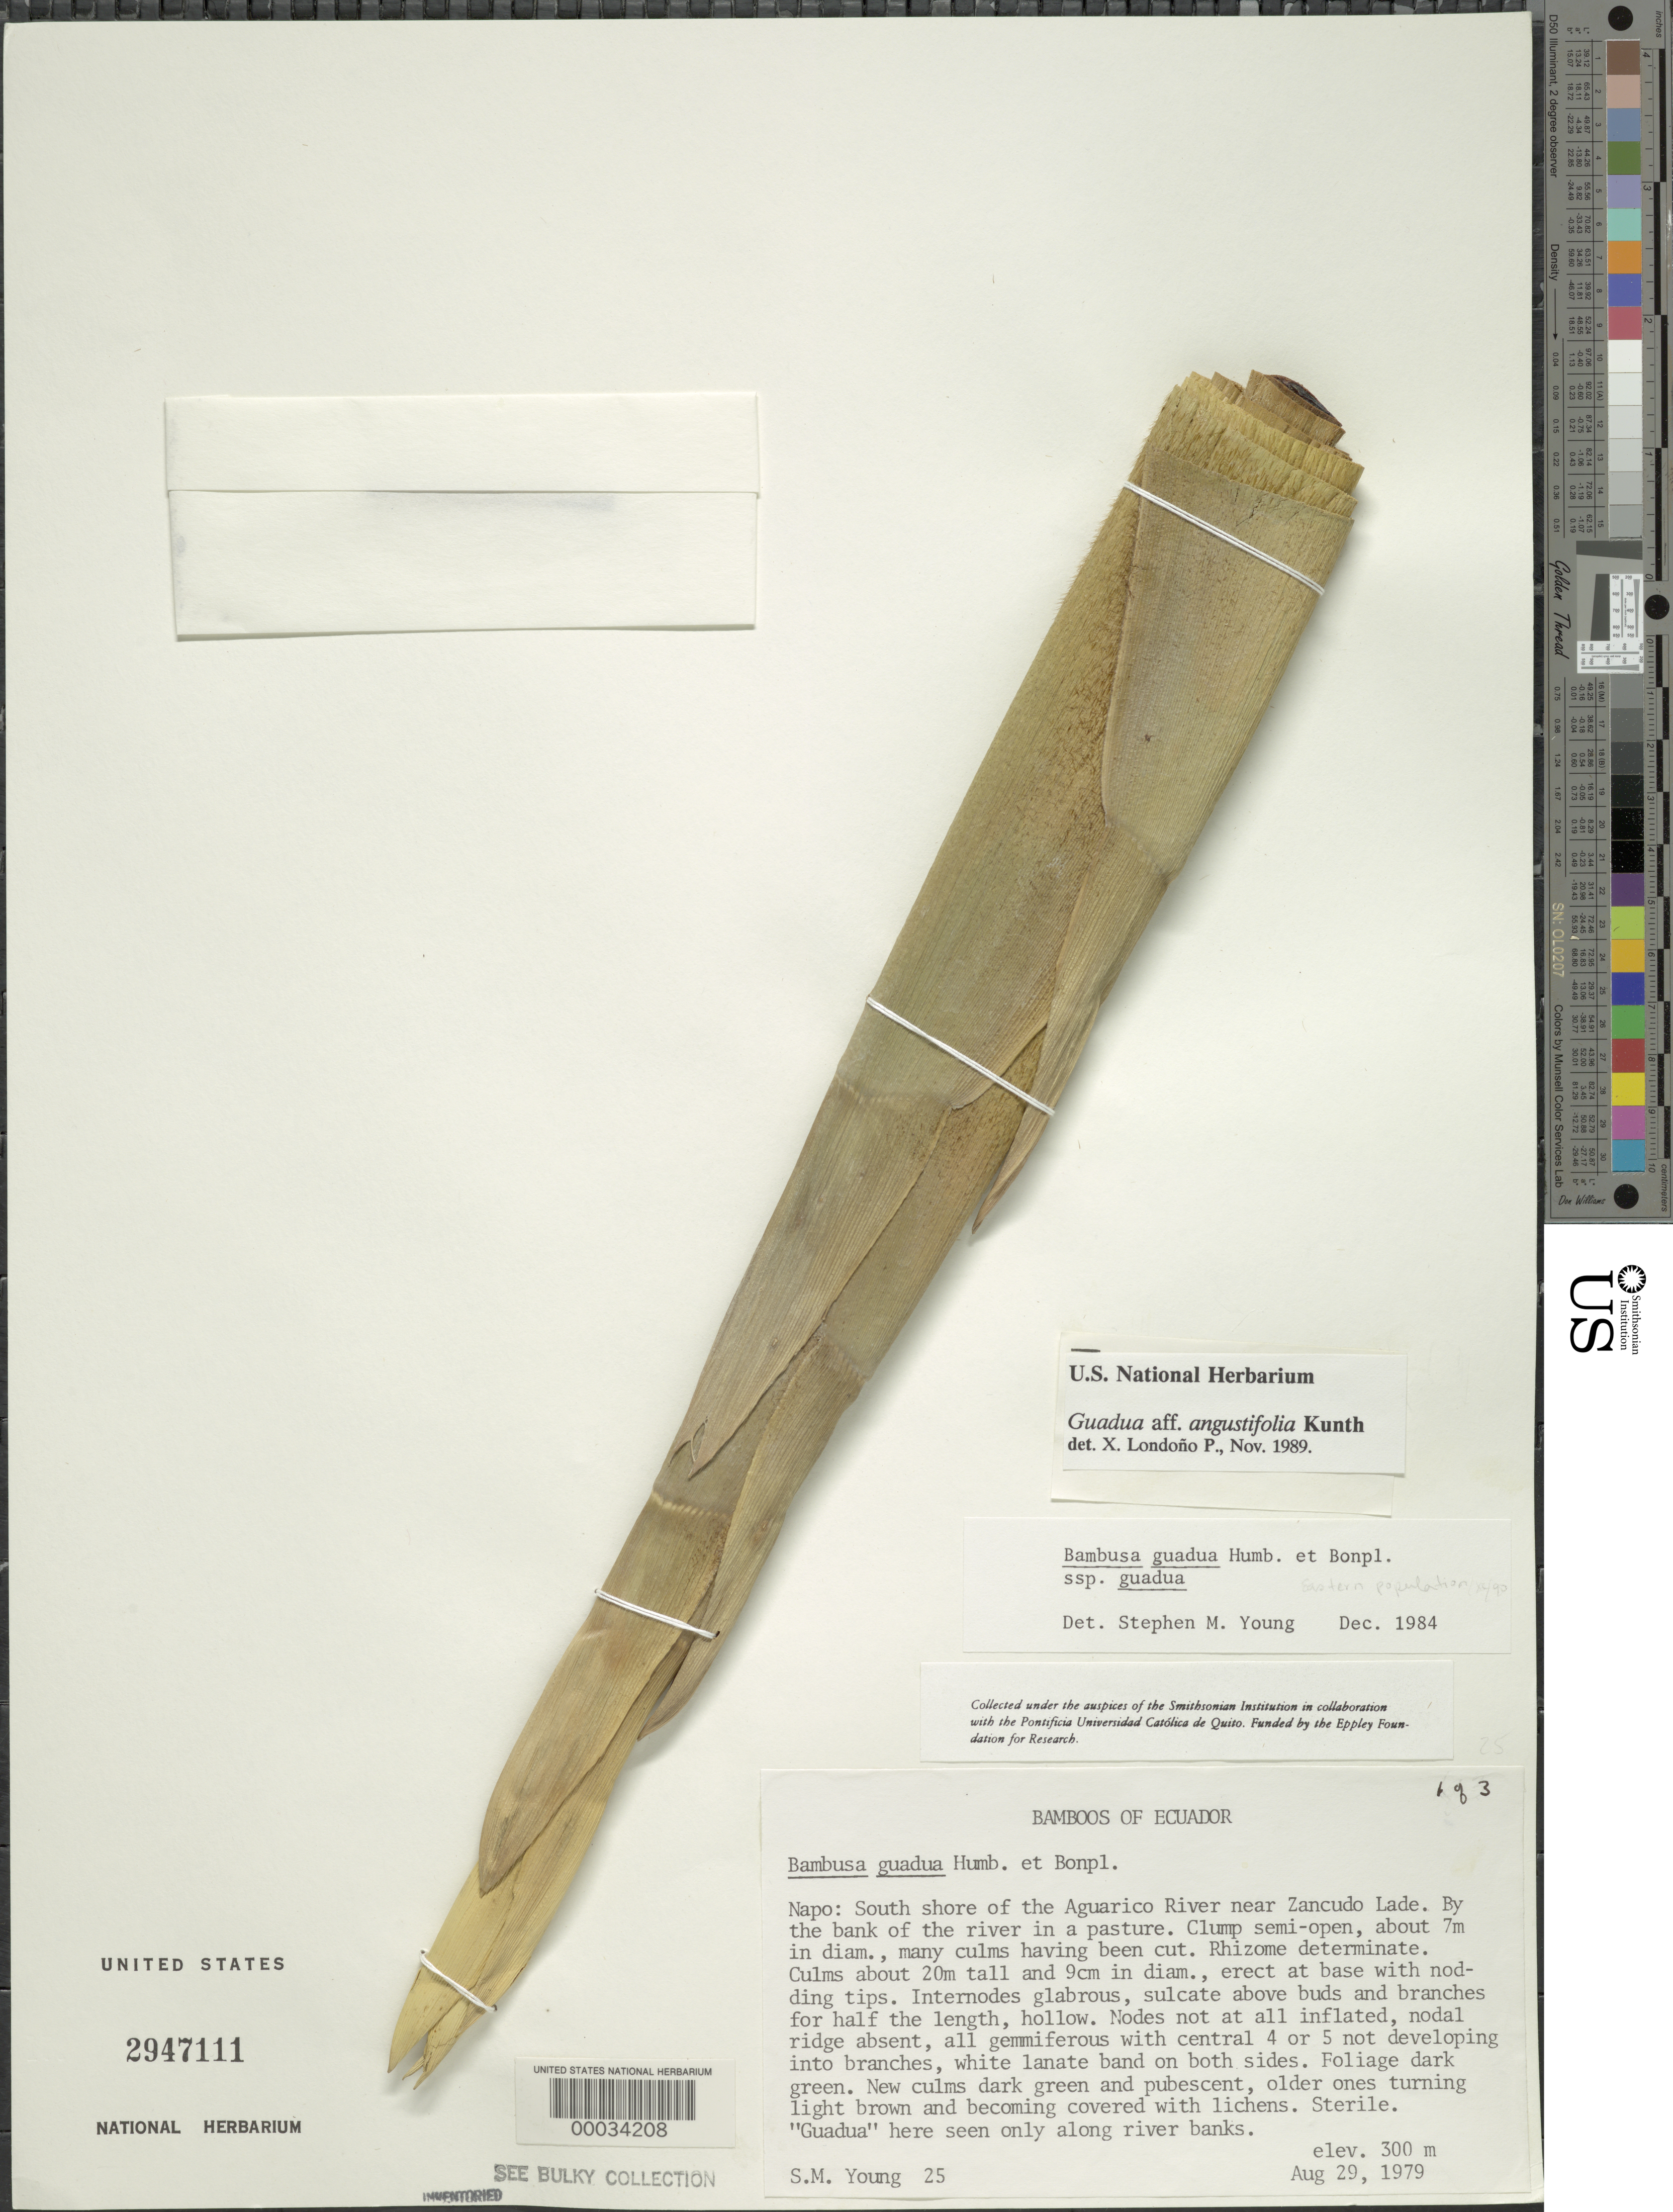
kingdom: Plantae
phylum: Tracheophyta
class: Liliopsida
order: Poales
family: Poaceae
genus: Guadua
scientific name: Guadua angustifolia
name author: Kunth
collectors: S. Young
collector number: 25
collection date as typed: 29 Aug 1979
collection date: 1979-08-29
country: Ecuador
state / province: Napo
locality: S shore of the aguaRico River near zancudo lake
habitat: By bank of river in a pasture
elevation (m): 300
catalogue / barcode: US 2947111